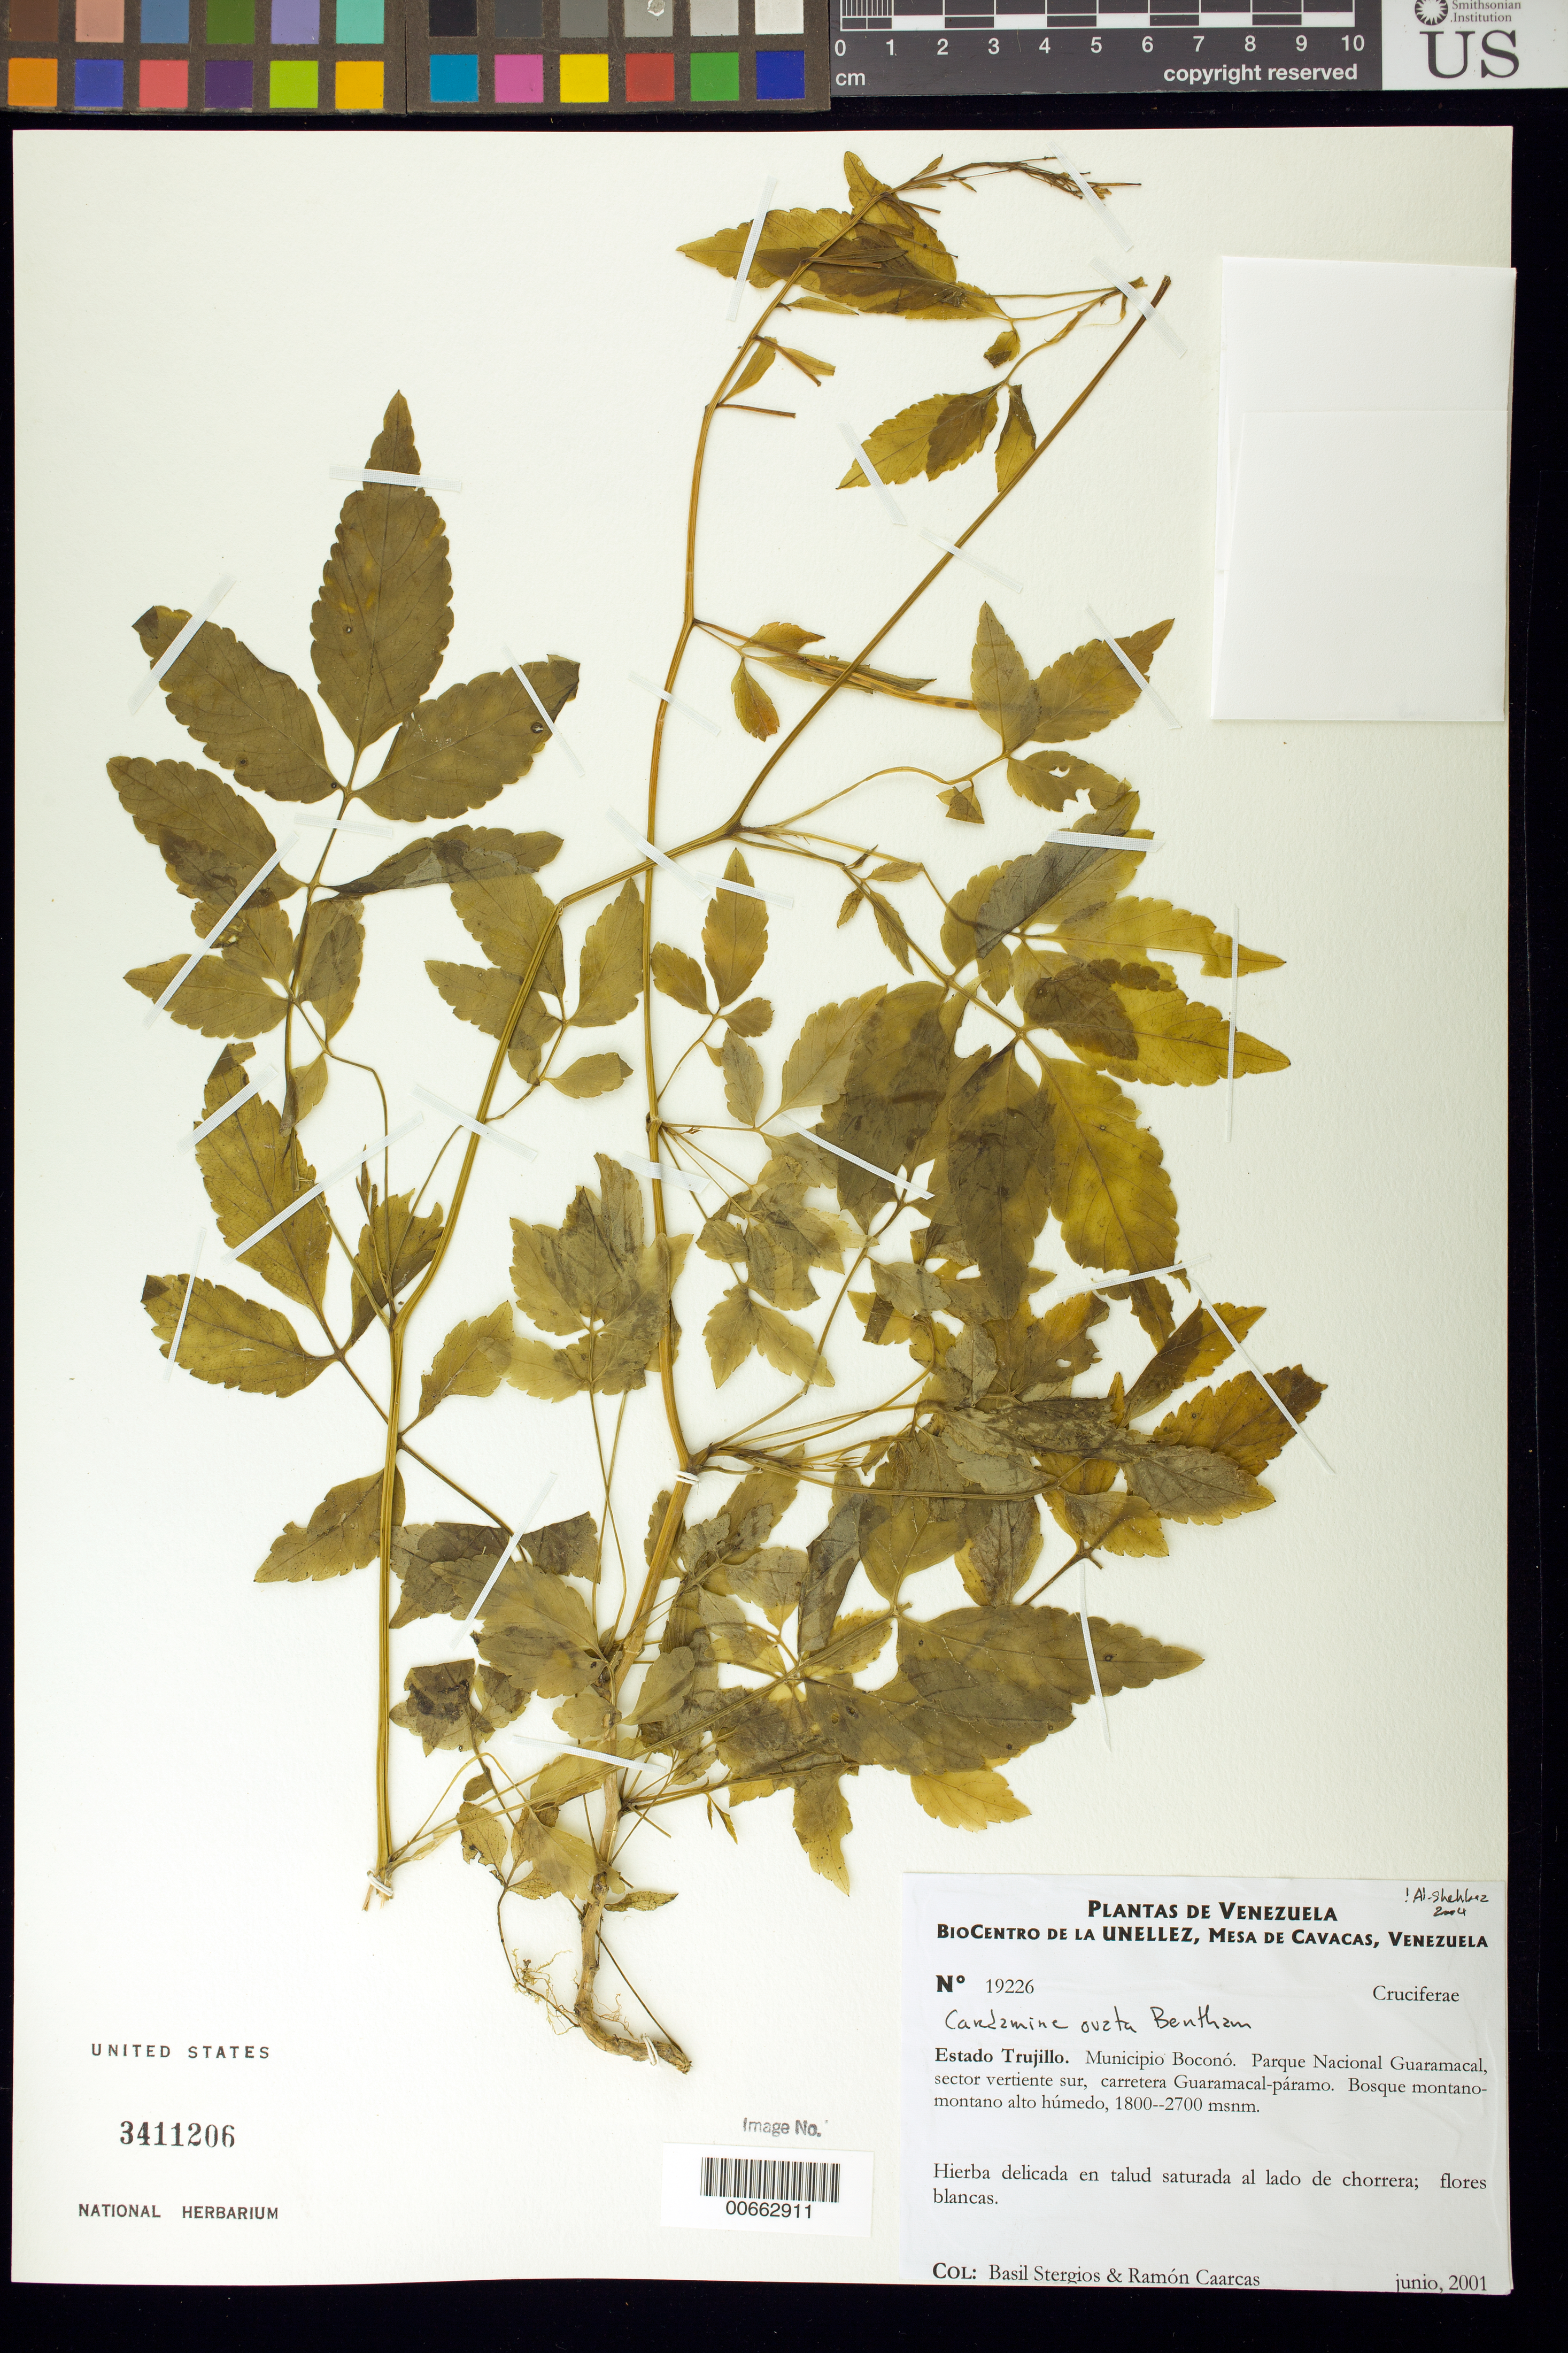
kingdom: Plantae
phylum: Tracheophyta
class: Magnoliopsida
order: Brassicales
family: Brassicaceae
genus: Cardamine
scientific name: Cardamine ovata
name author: Benth.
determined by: Dorr, L. J., (BOT), Smithsonian Institution - National Museum of Natural History (UNITED STATES)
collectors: B. G. Stergios & R. Caracas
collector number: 19226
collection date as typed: Jun 2001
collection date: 2001-06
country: Venezuela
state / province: Trujillo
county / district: Boconó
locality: Parque Nacional Guaramacal, sector vertiente sur, carretera Guaramacal-páramo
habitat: Bosque montano-montano alto húmedo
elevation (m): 1800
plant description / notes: MO, PORT, US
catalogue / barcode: US 3411206